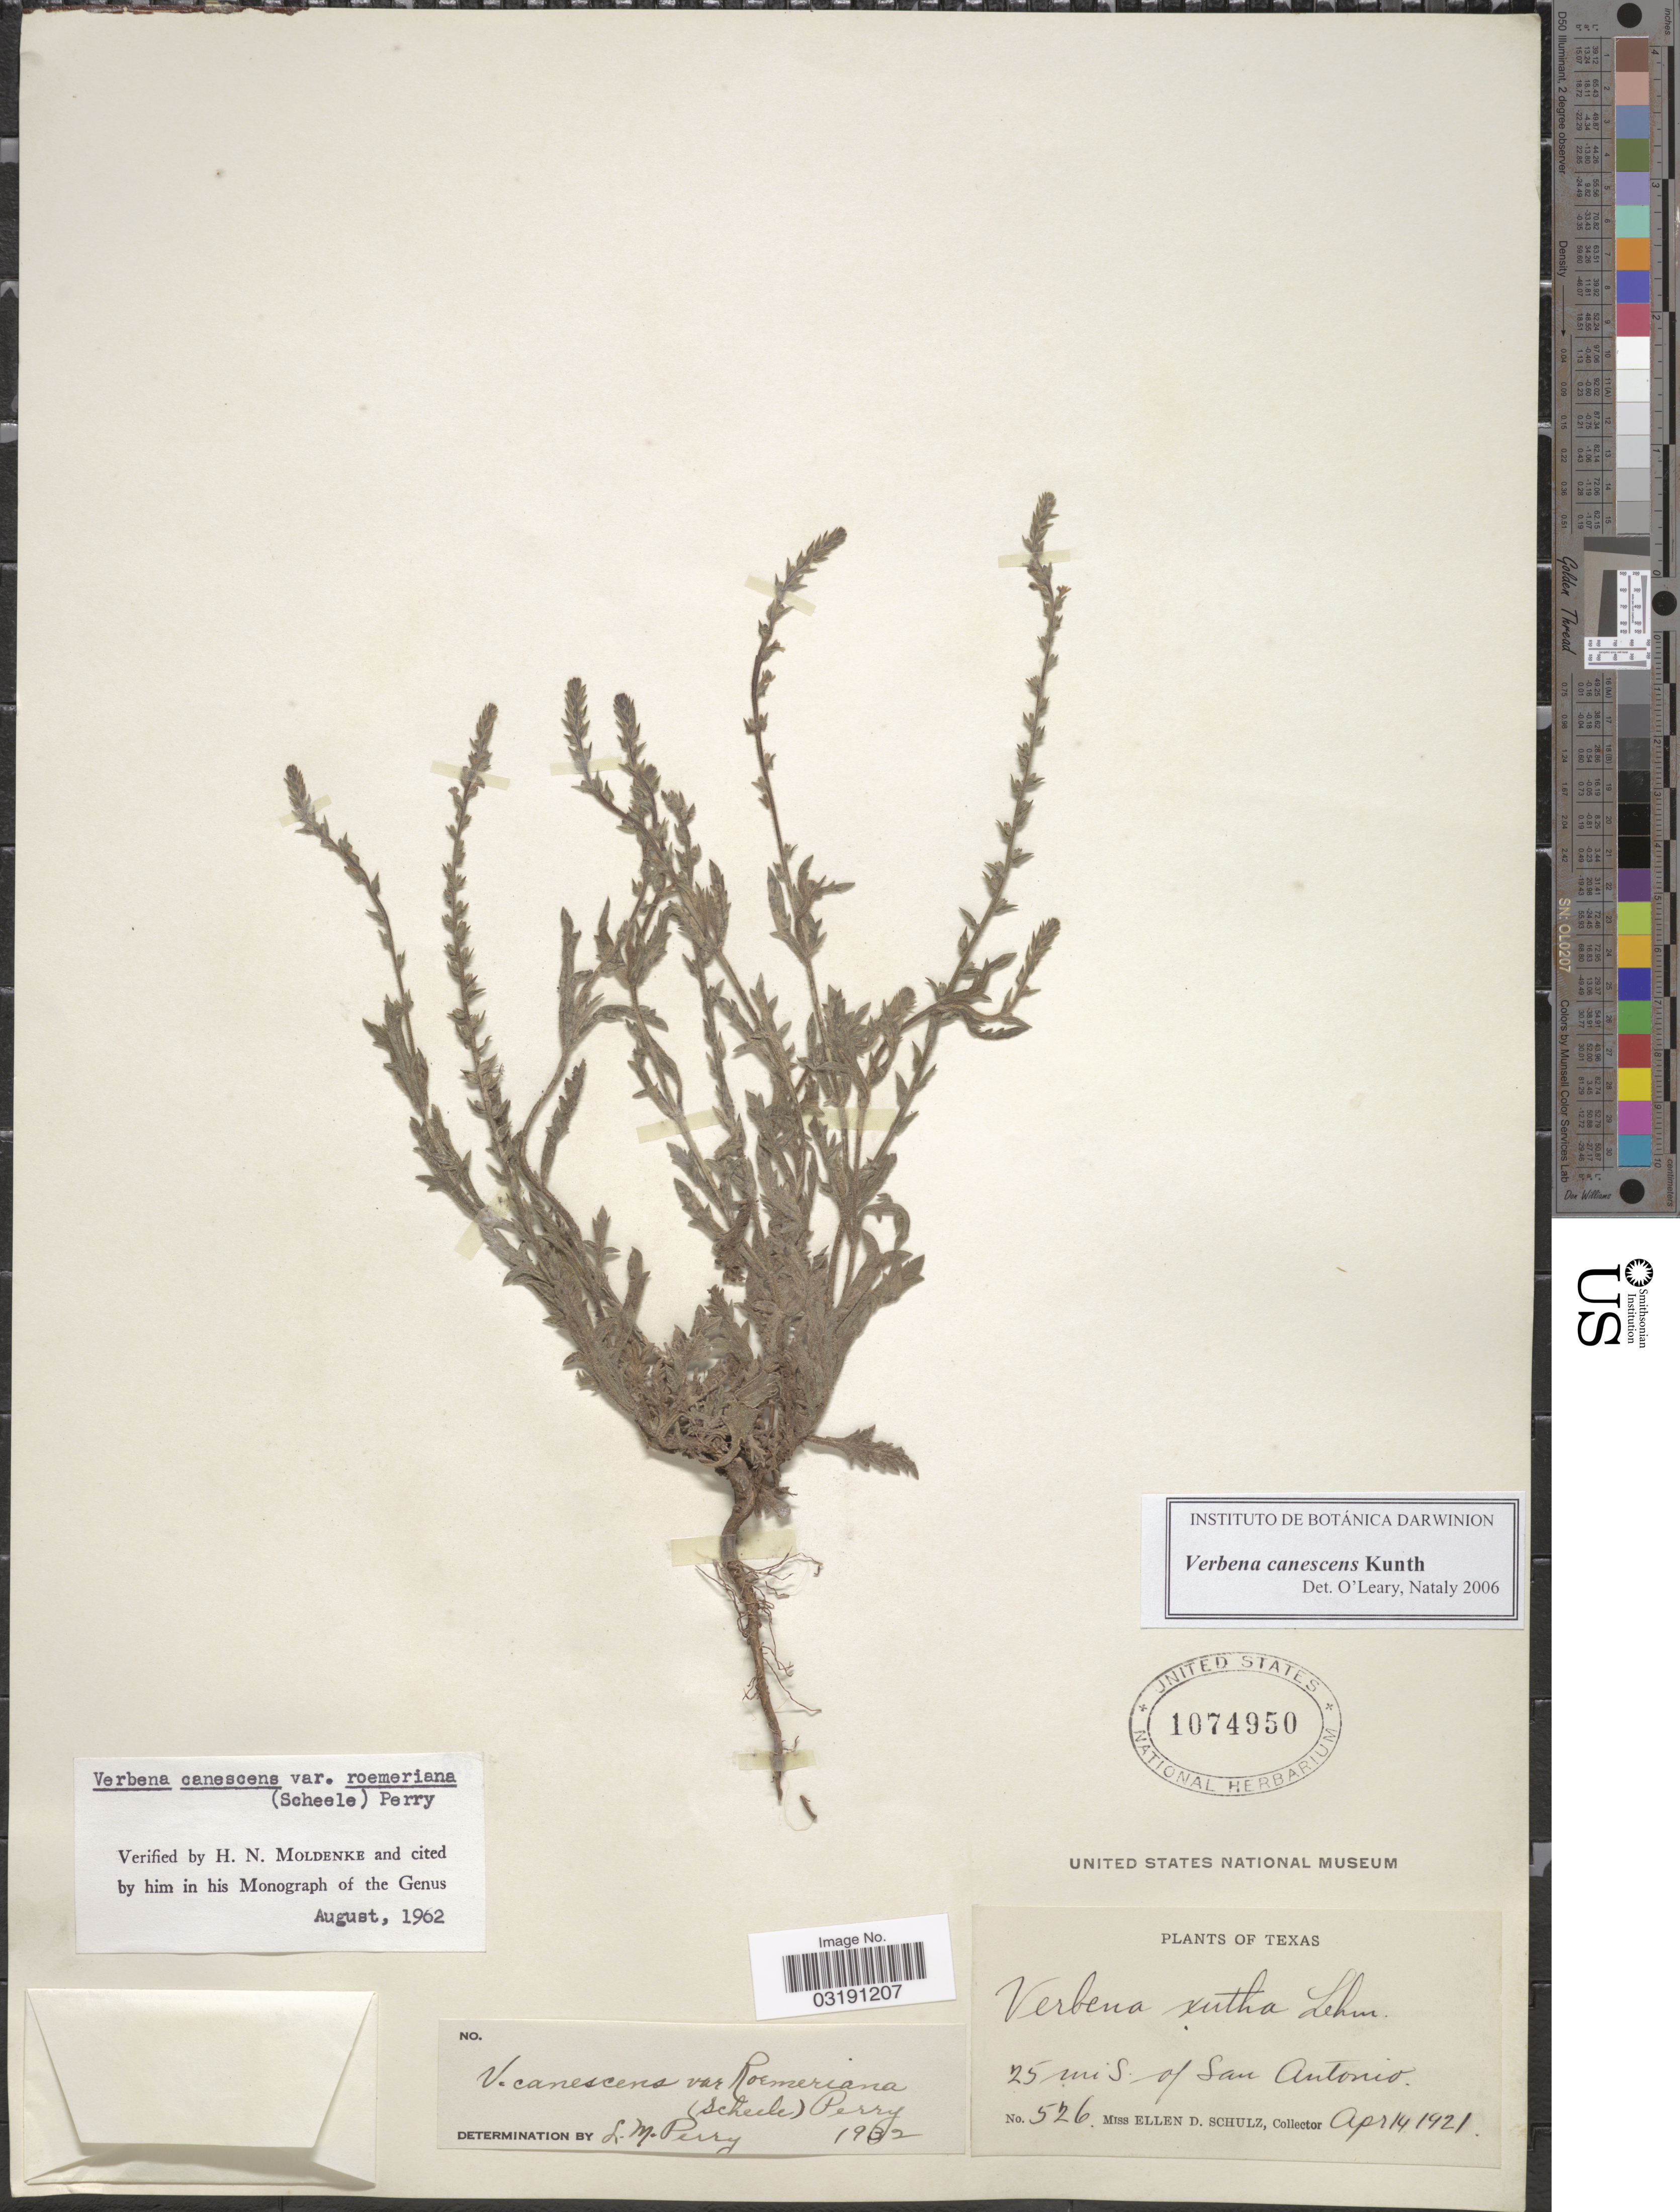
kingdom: Plantae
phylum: Tracheophyta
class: Magnoliopsida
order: Lamiales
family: Verbenaceae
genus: Verbena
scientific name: Verbena canescens var. roemeriana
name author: (Scheele) L.M. Perry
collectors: E. D. Schulz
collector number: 526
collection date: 1921-04-14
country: United States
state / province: Texas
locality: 25 mi S. of San Antonio.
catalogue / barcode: US 1074950